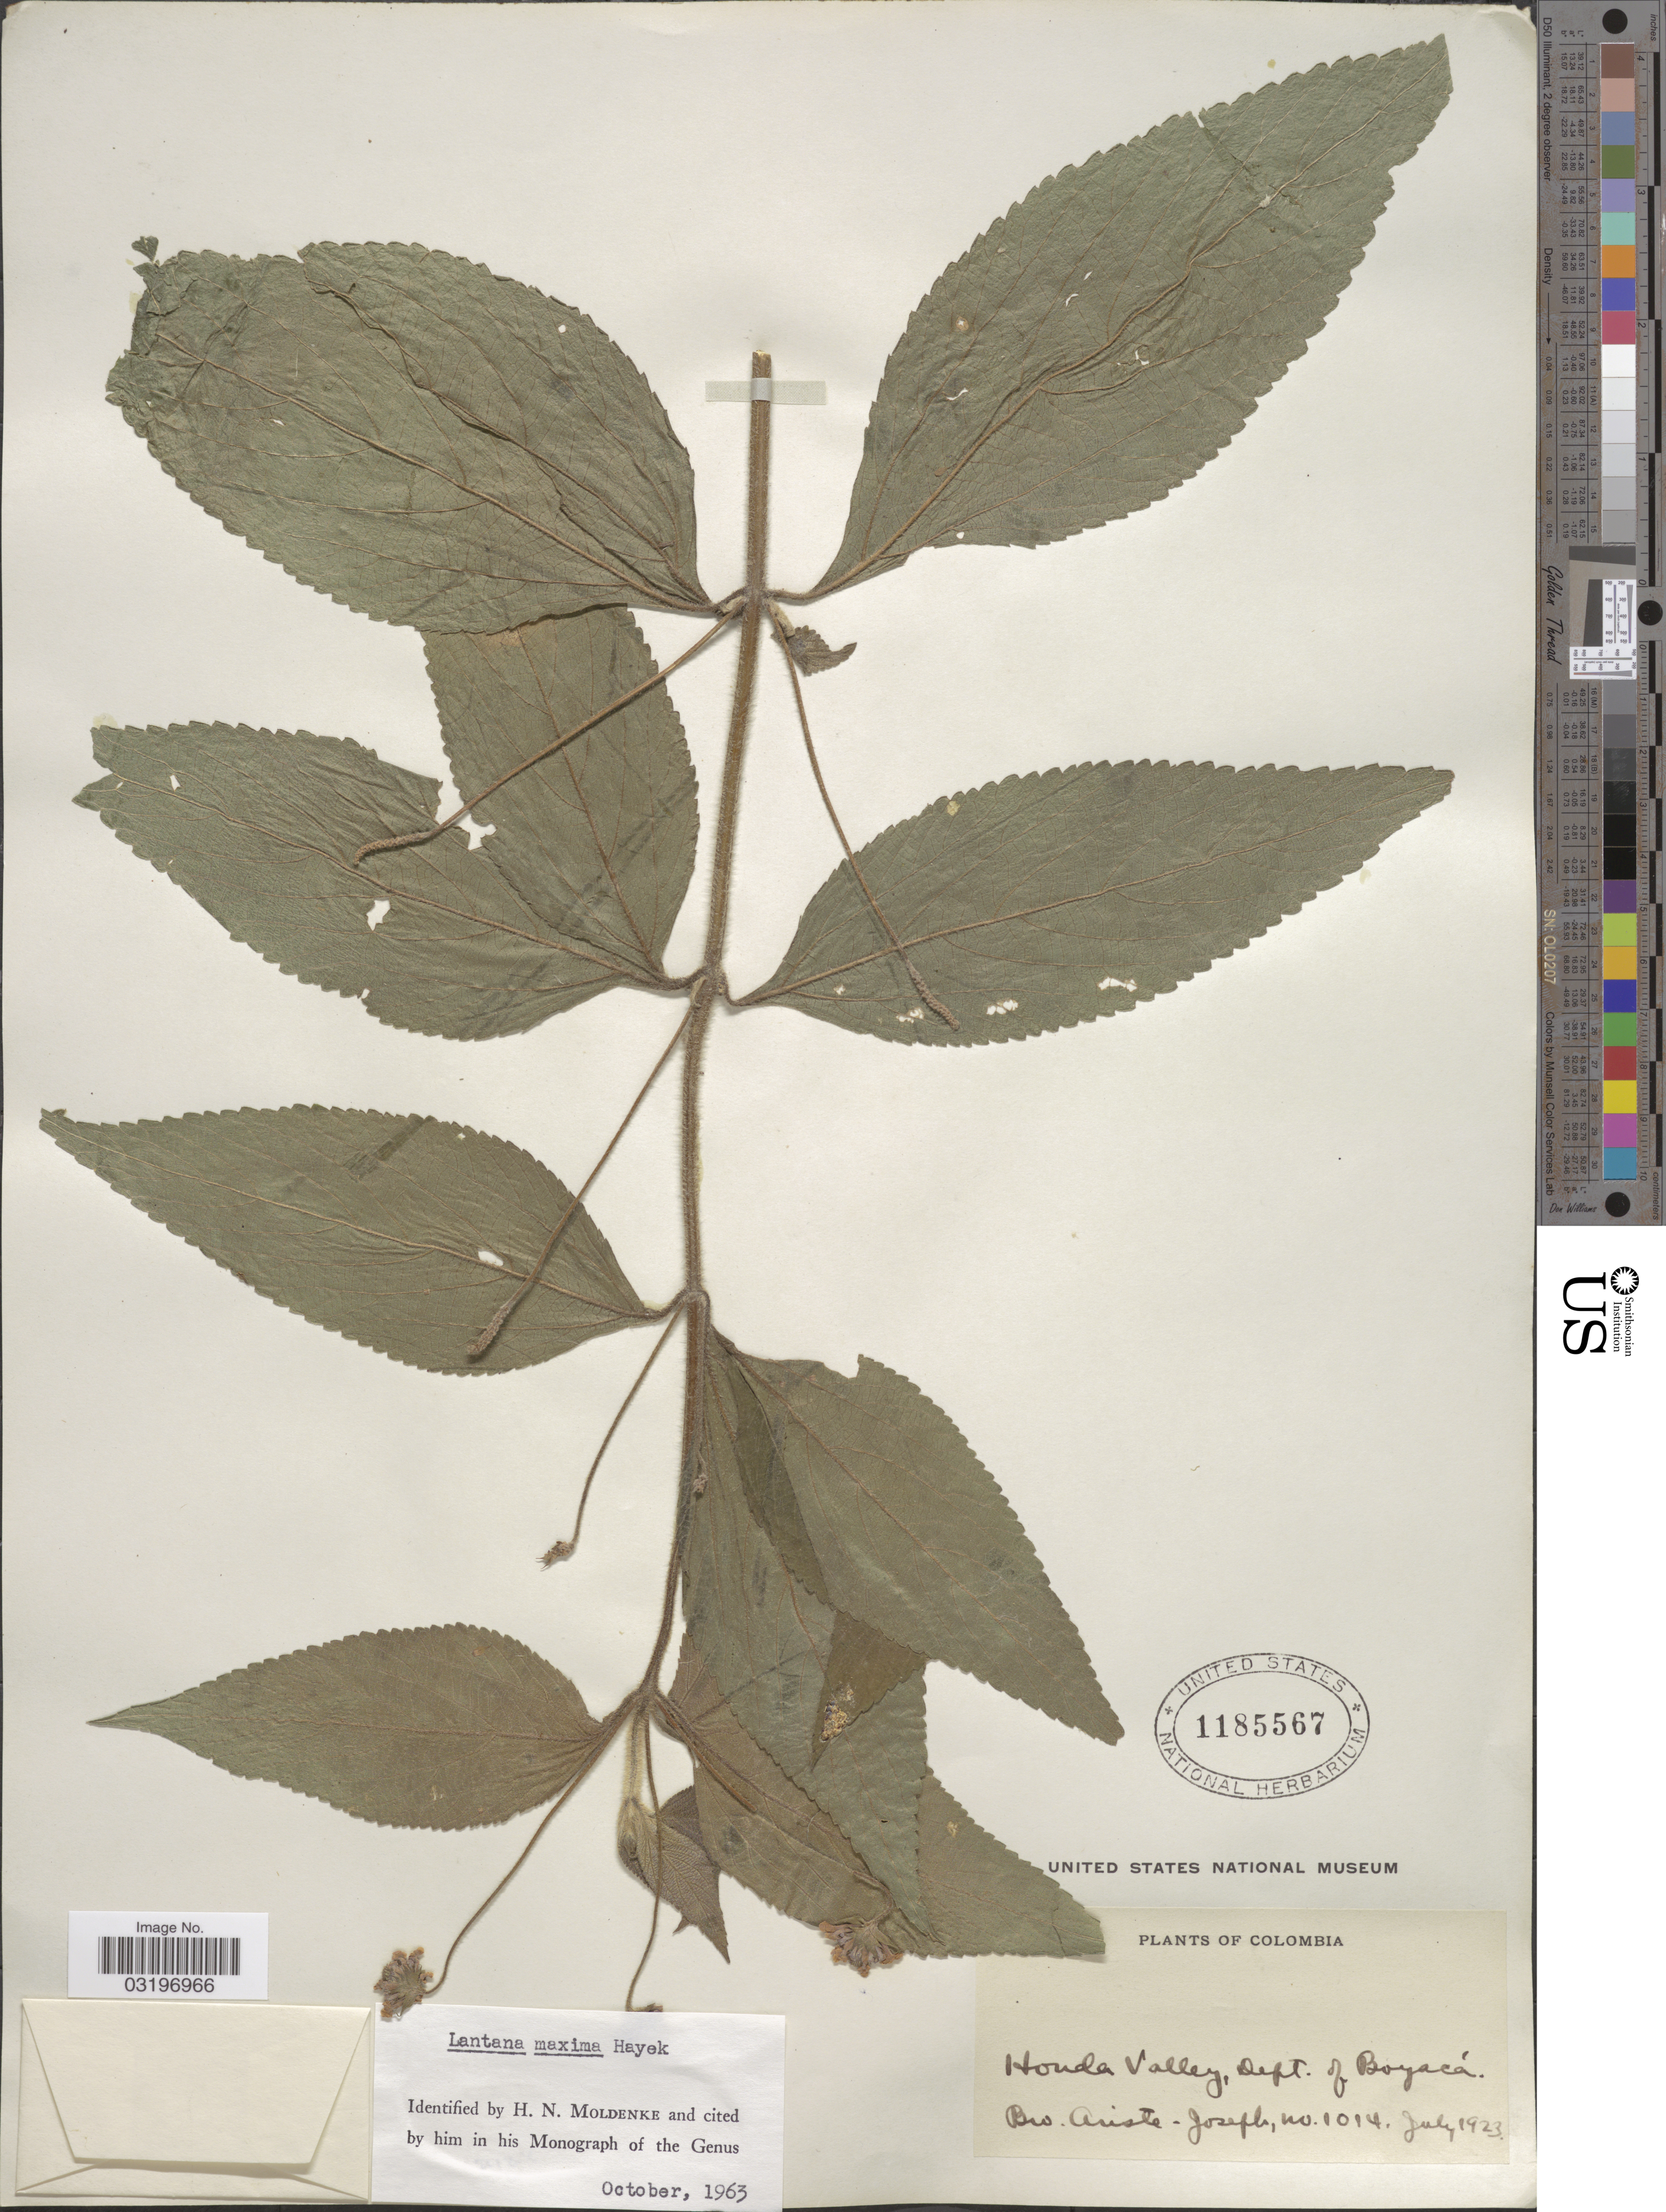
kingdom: Plantae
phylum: Tracheophyta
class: Magnoliopsida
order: Lamiales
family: Verbenaceae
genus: Lantana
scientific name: Lantana maxima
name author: Hayek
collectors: Bro. Ariste-Joseph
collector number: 1014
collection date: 1923-07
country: Colombia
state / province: Boyacá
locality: Honda Valley, Dept. of Boyacá.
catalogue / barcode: US 1185567